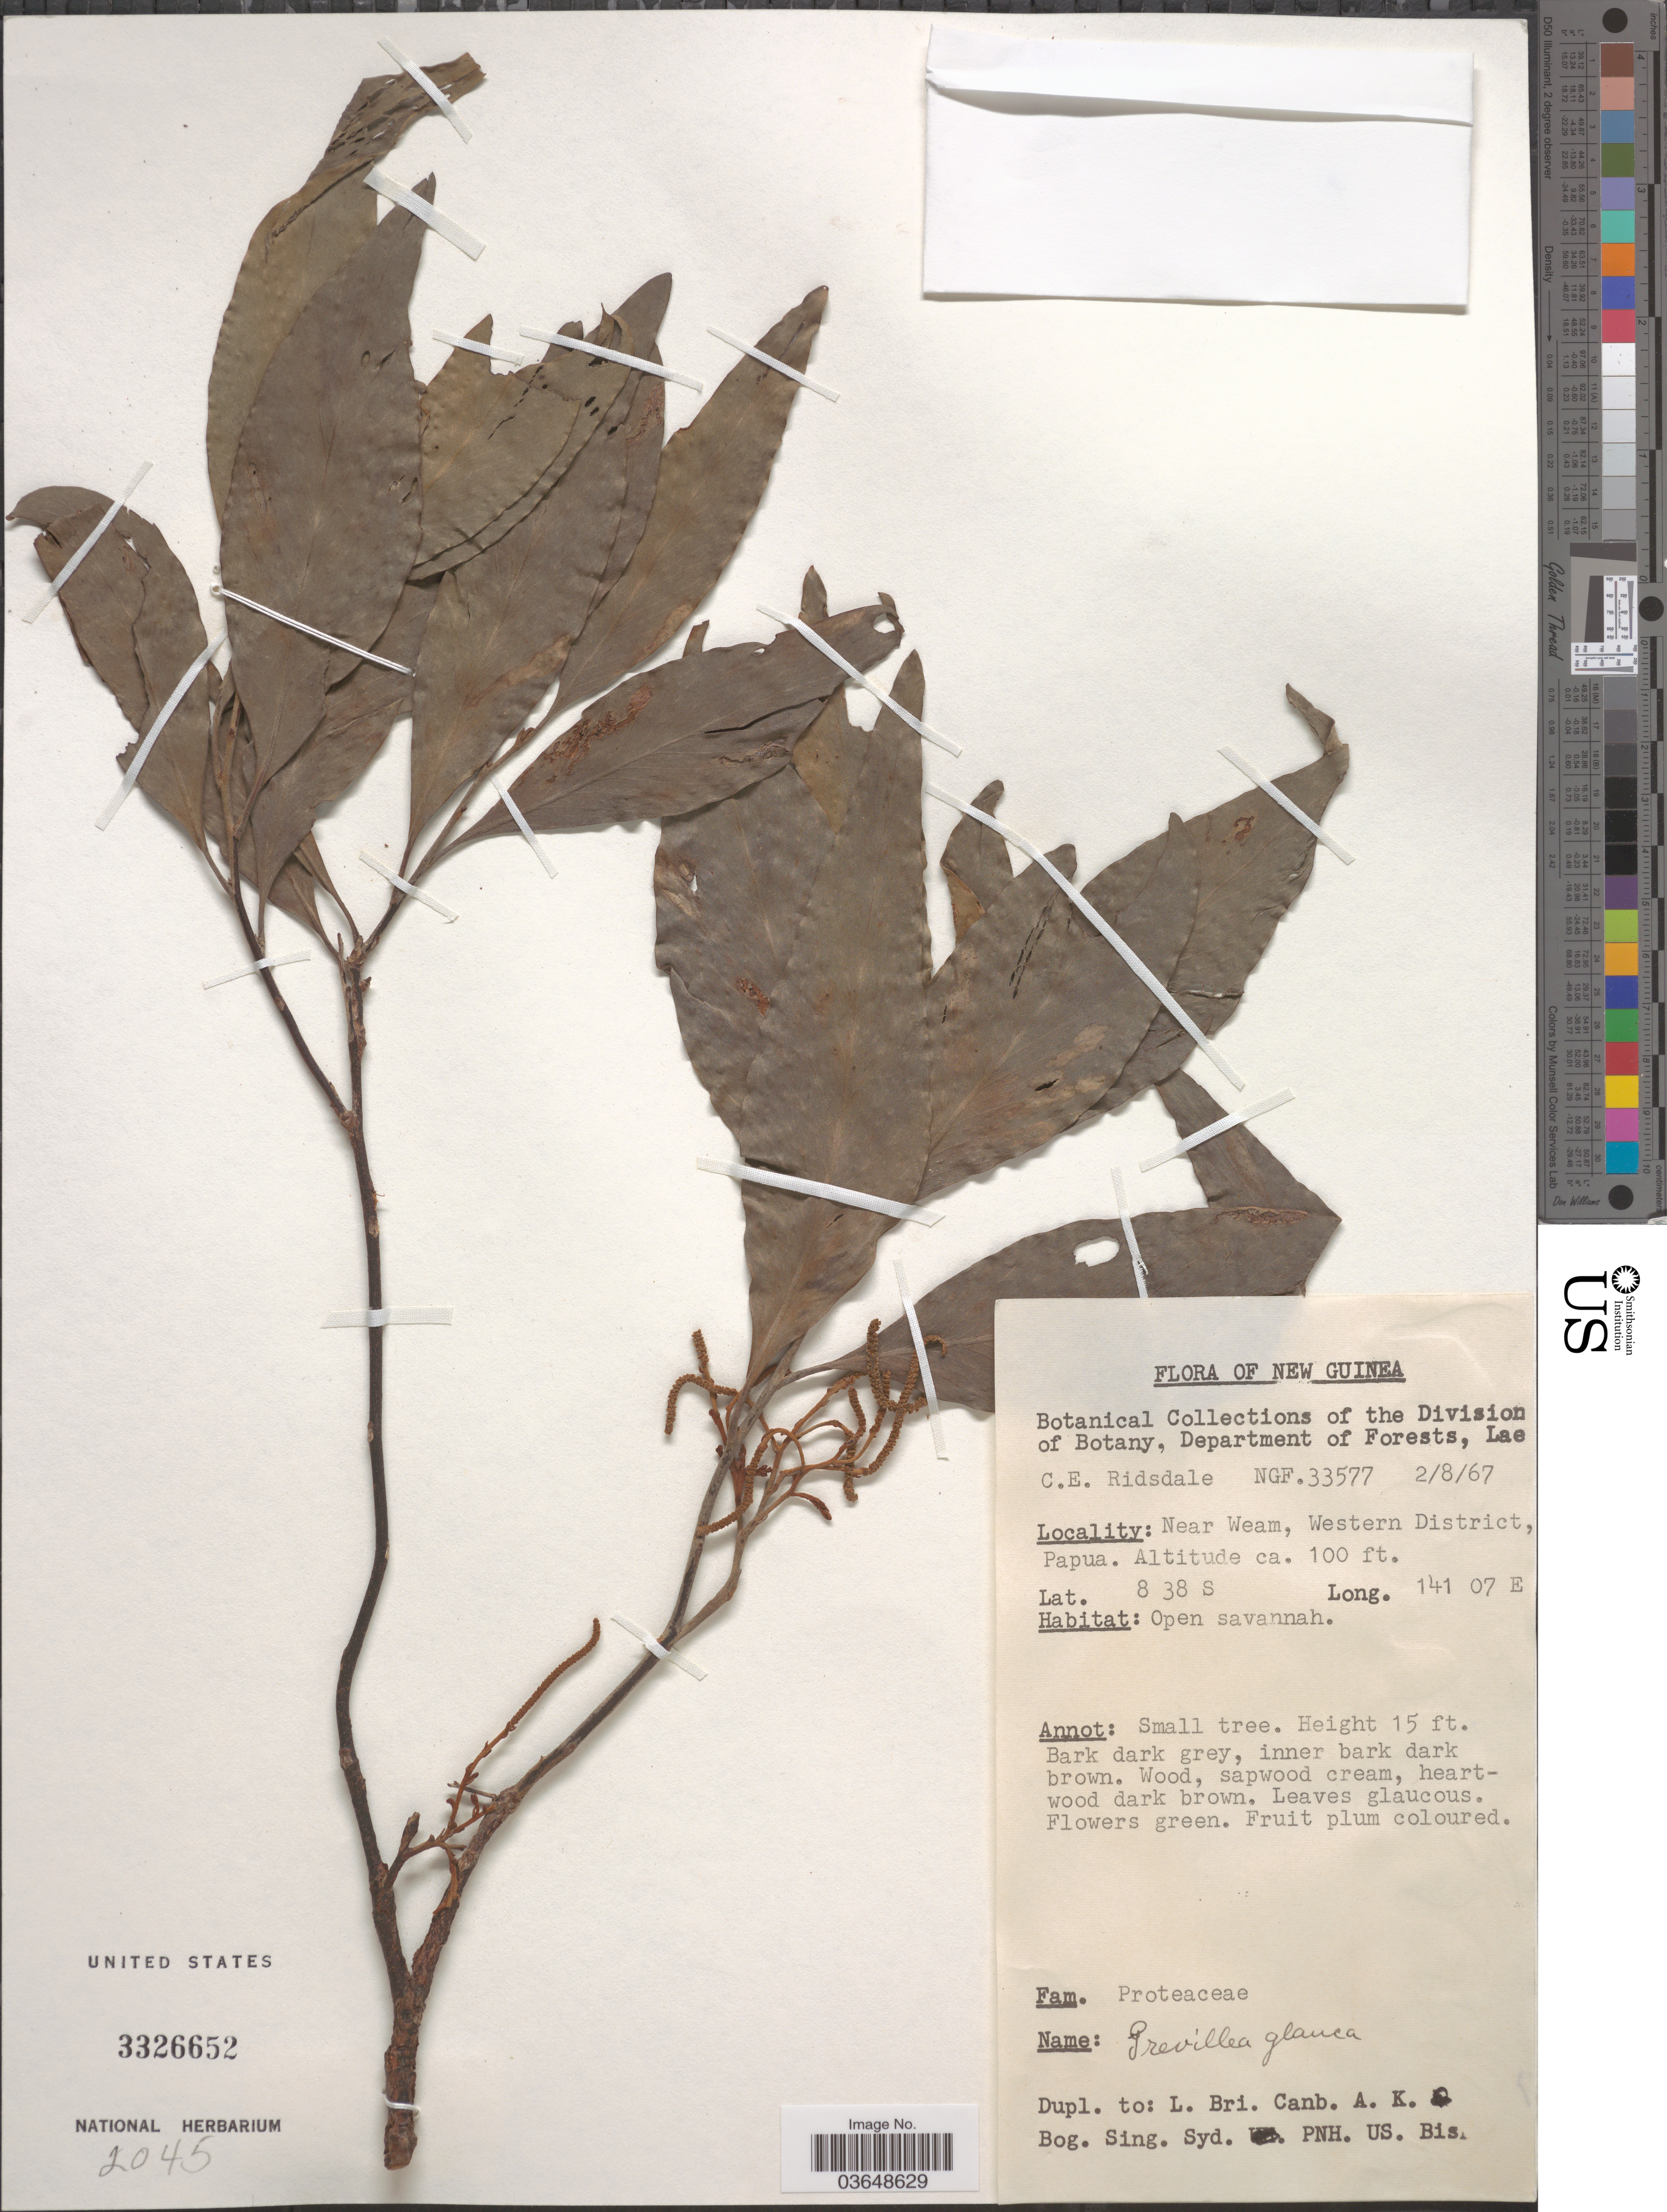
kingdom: Plantae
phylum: Tracheophyta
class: Magnoliopsida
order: Proteales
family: Proteaceae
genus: Grevillea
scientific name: Grevillea glauca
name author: Banks & Sol. ex Knight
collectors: C. E. Ridsdale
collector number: NGF33577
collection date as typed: Transcribed d/m/y: 2/8/67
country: Papua New Guinea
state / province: Manus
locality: New Guinea. Near Weam, Western District, Papua.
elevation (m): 30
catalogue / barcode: US 3326652